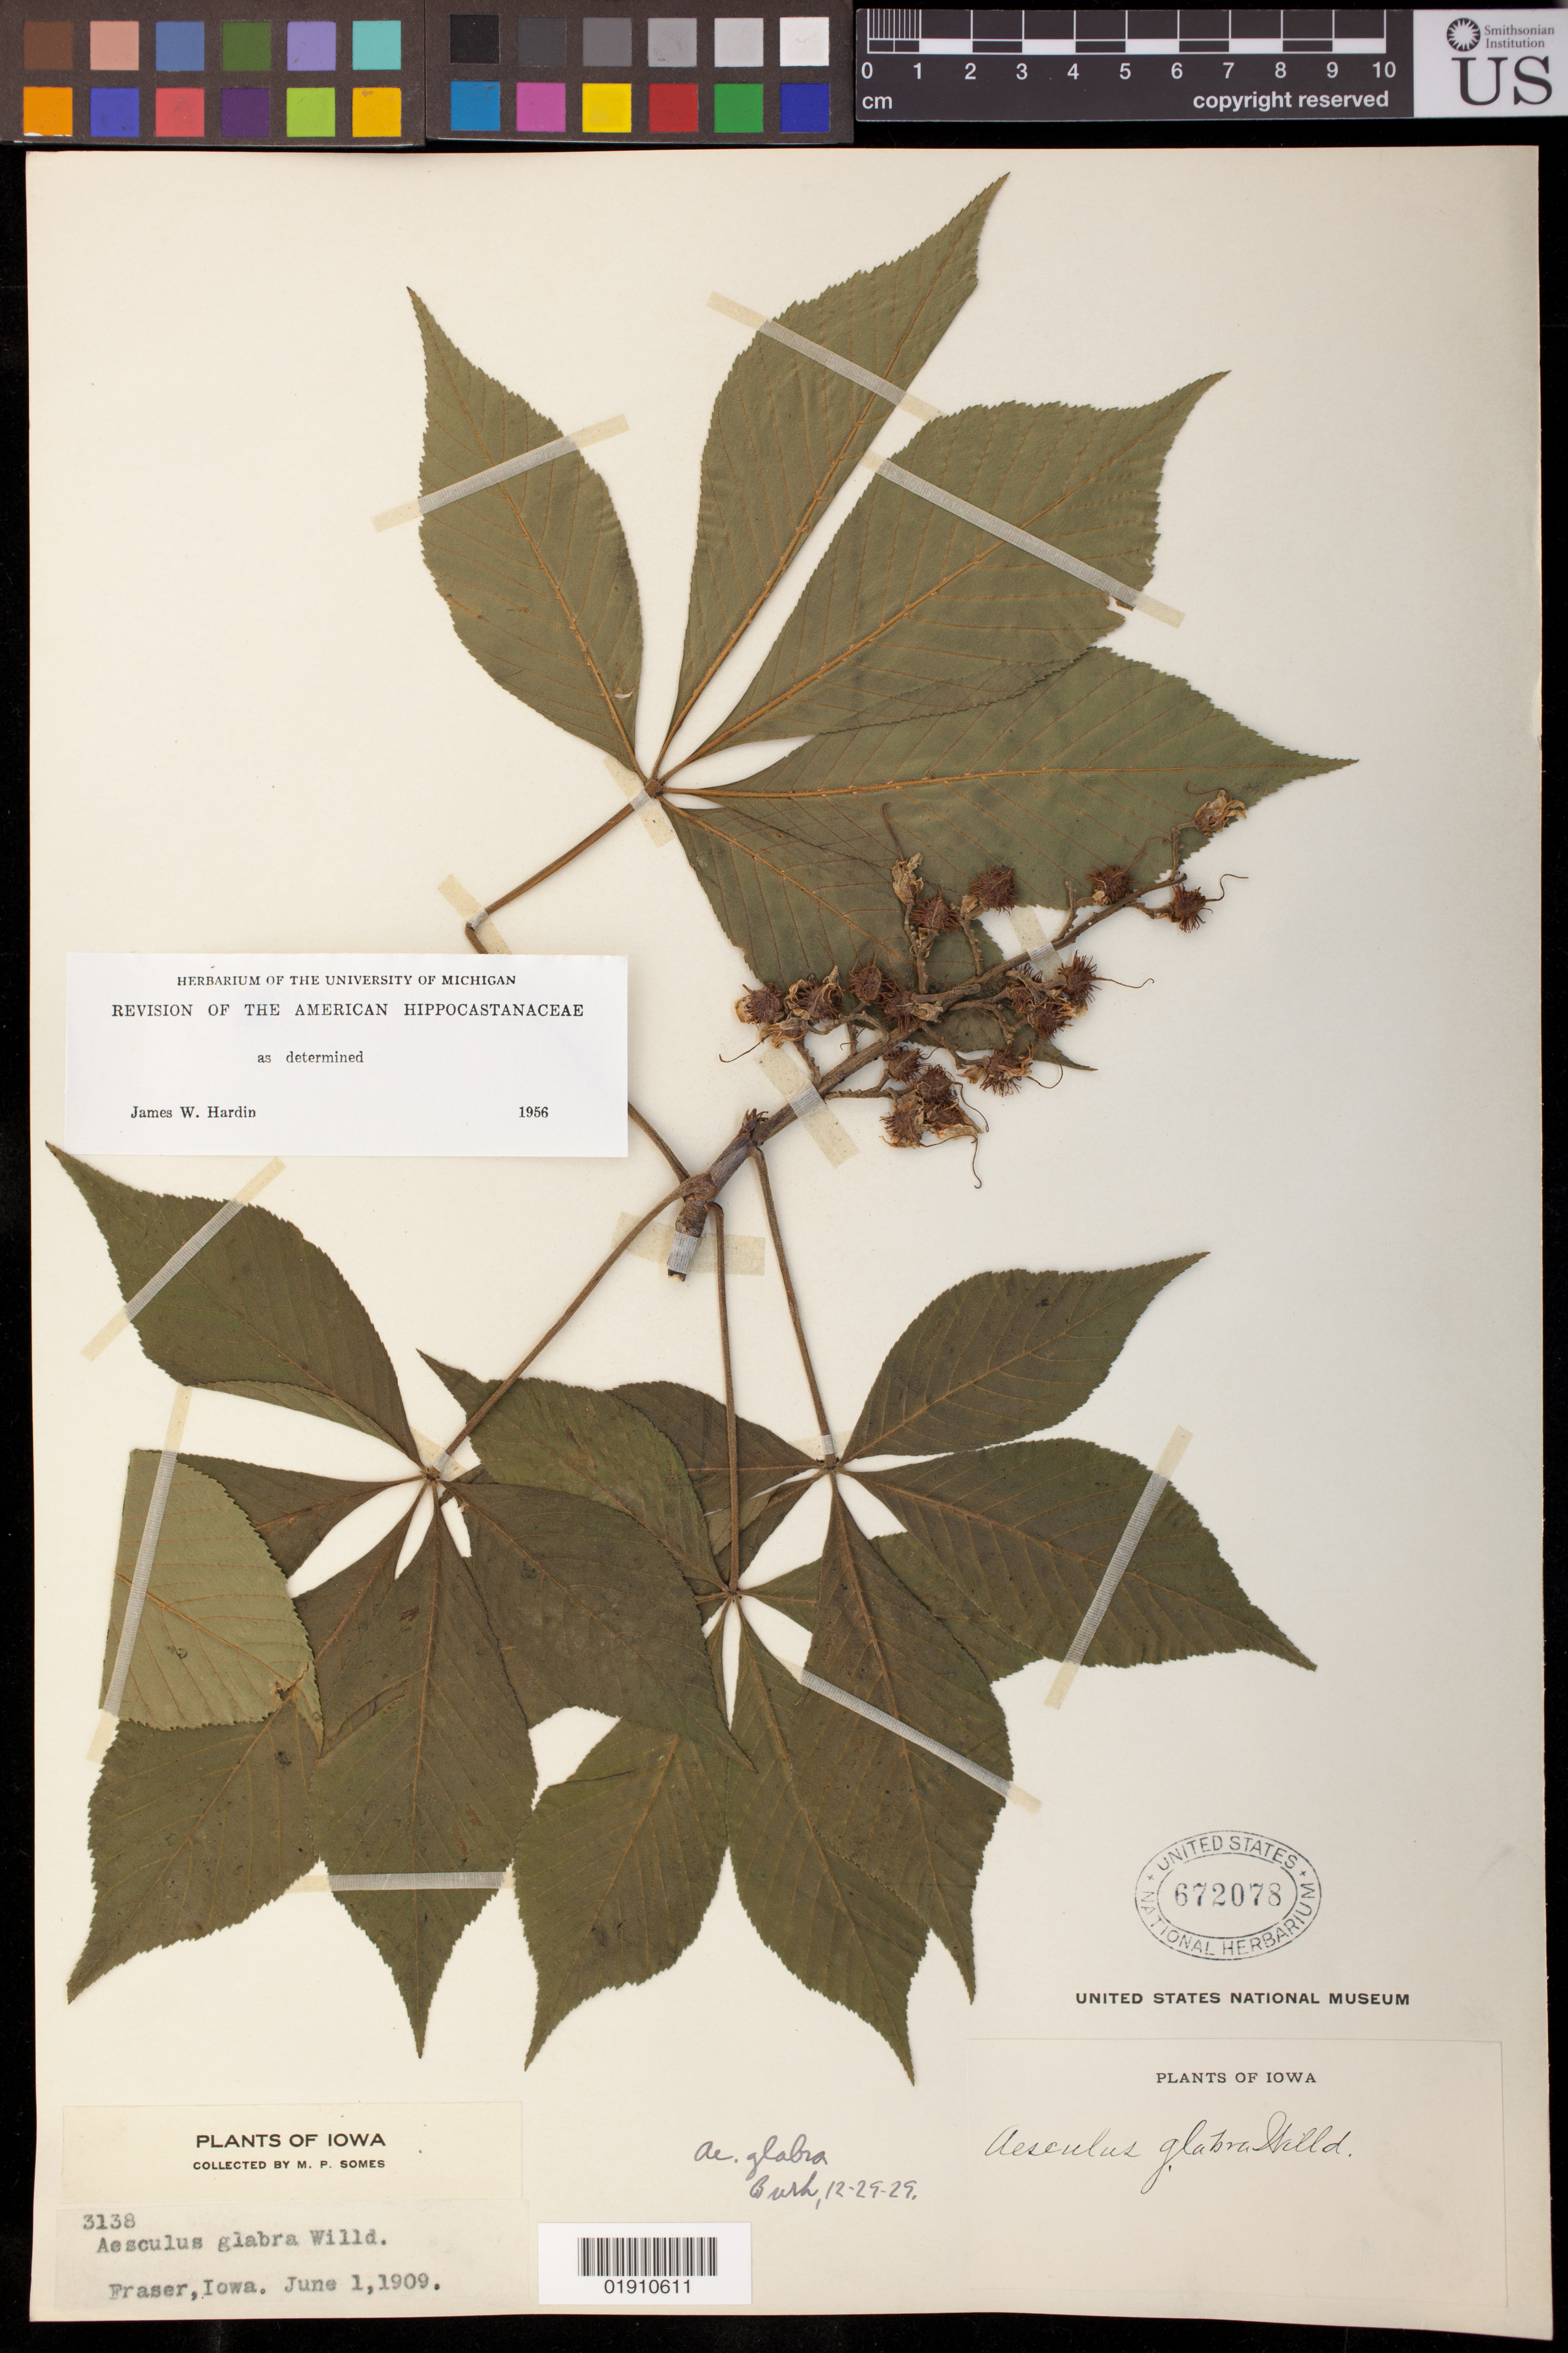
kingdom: Plantae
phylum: Tracheophyta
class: Magnoliopsida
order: Sapindales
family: Sapindaceae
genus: Aesculus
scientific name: Aesculus glabra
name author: Willd.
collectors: M. Somes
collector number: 3138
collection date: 1909-06-01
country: United States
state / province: Iowa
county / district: Boone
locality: Fraser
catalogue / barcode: US 672078